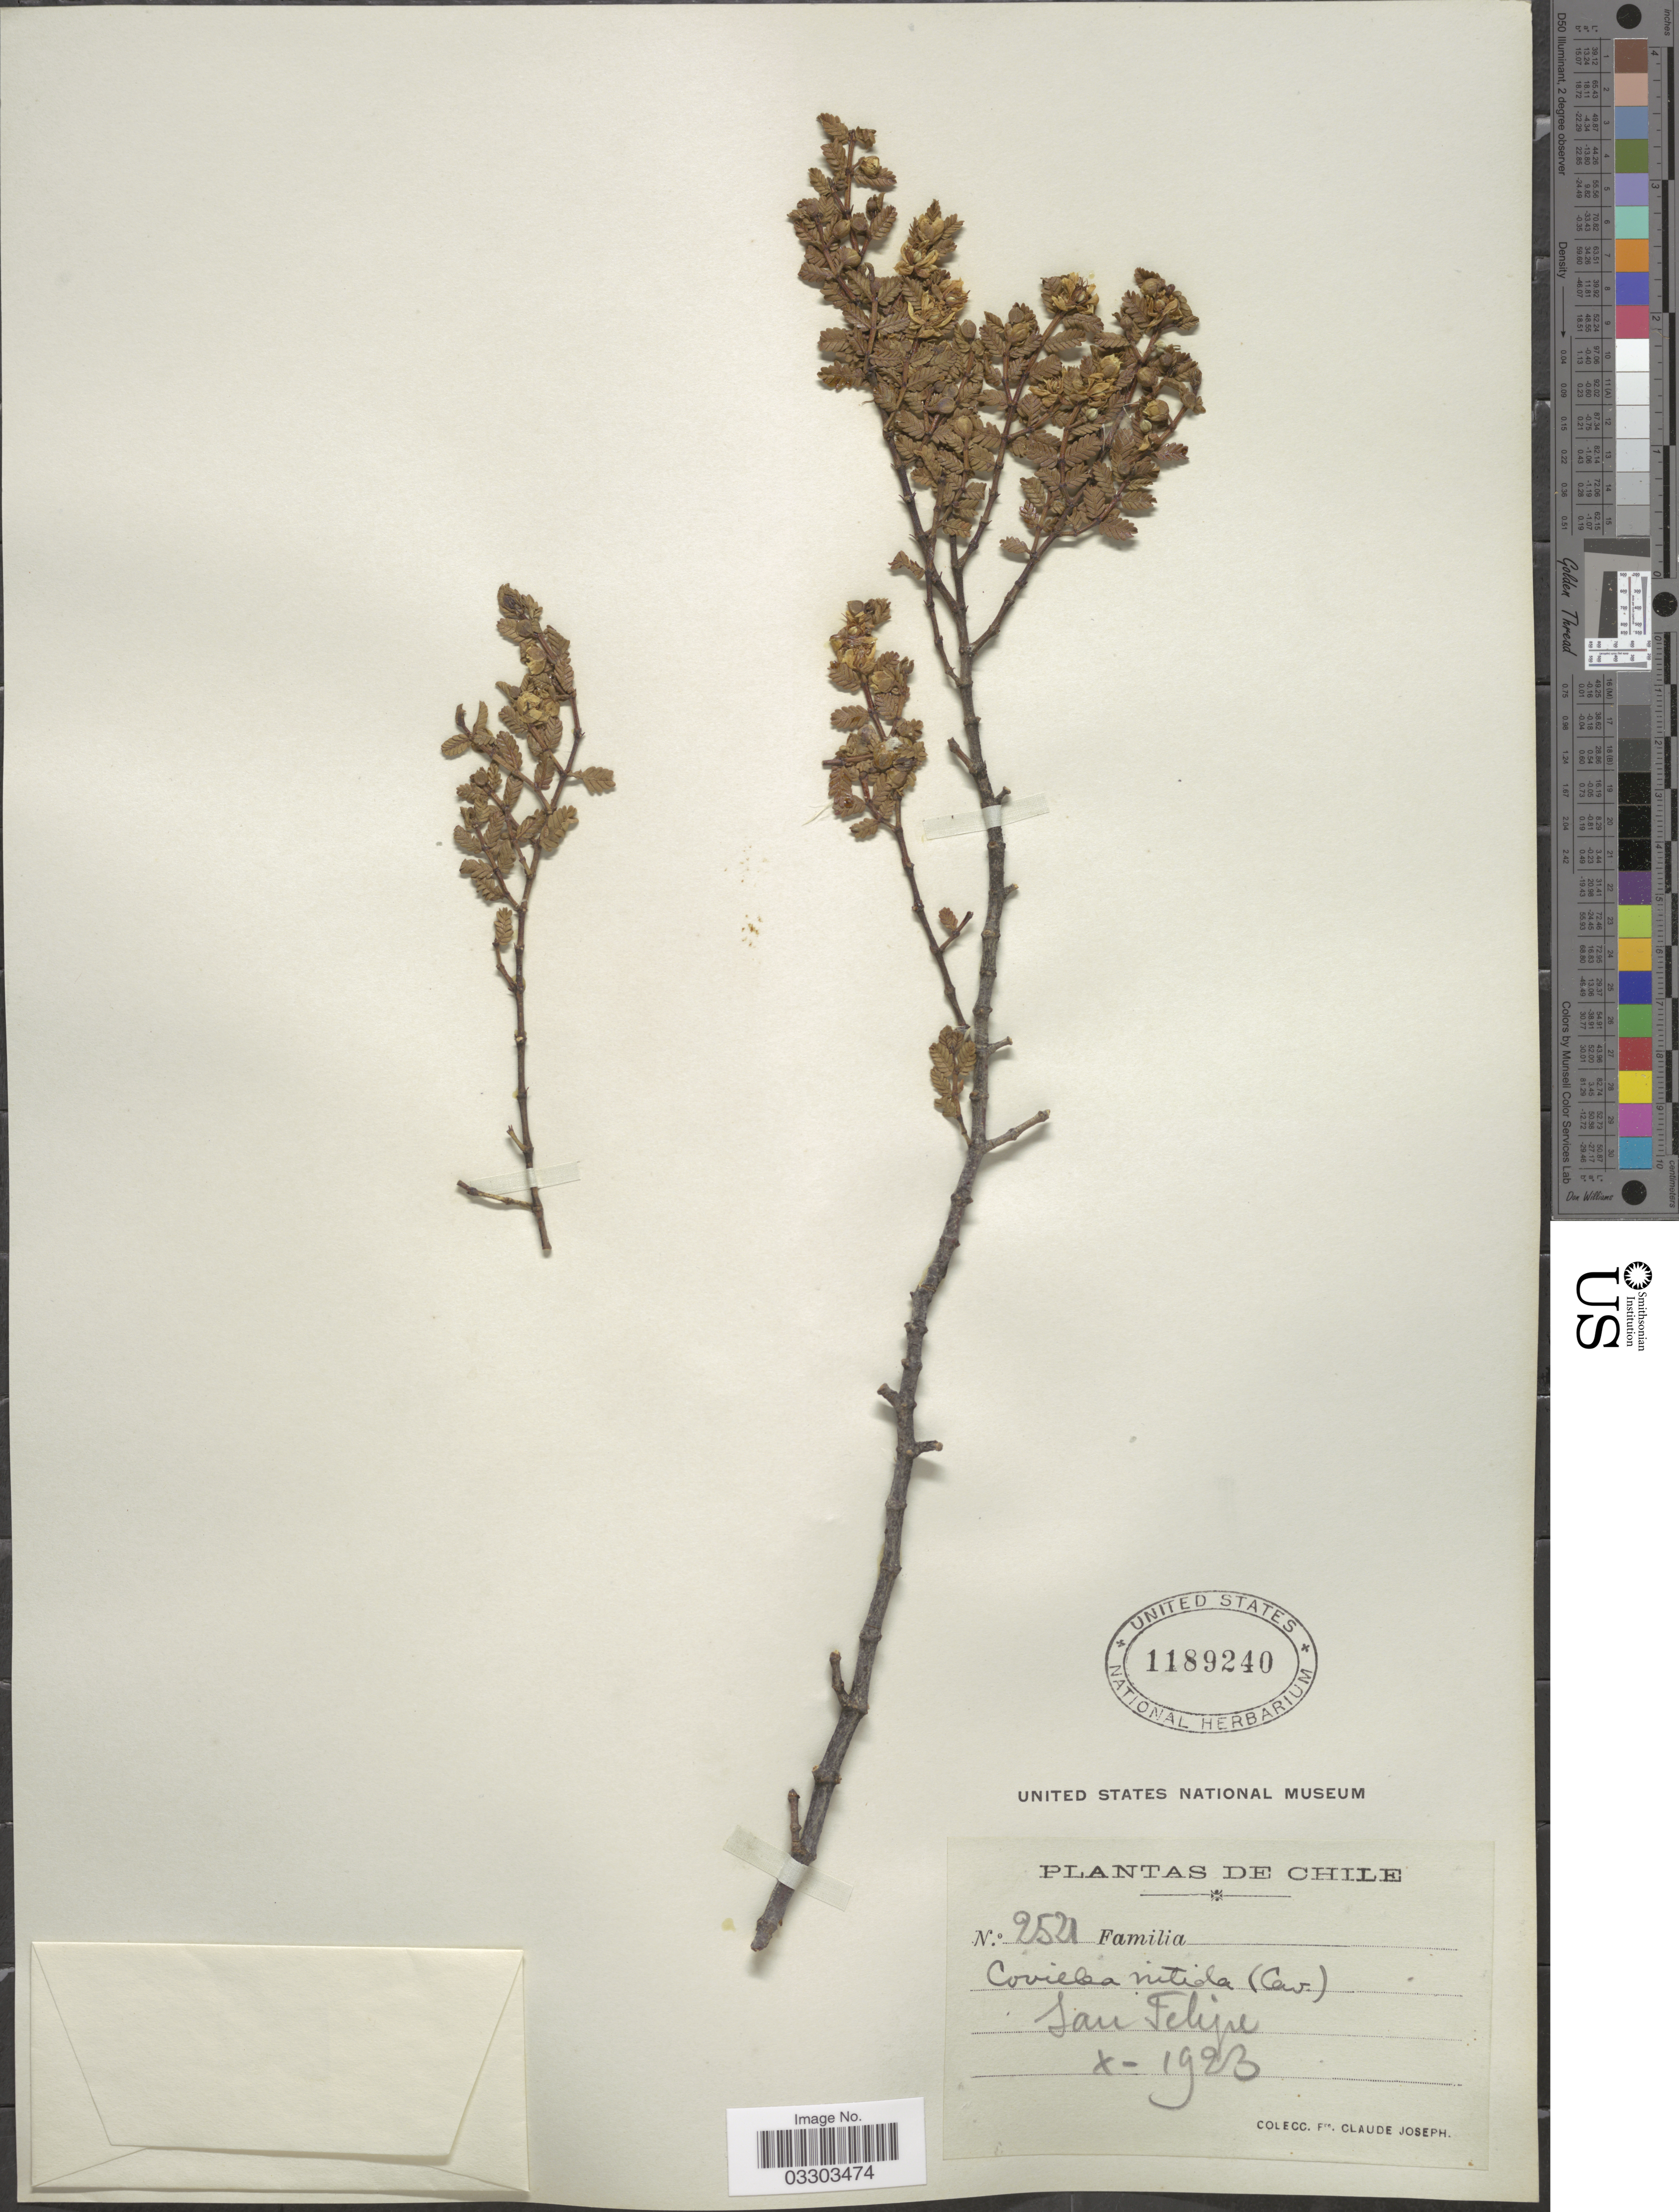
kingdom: Plantae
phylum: Tracheophyta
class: Magnoliopsida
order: Zygophyllales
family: Zygophyllaceae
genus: Larrea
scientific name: Larrea nitida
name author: Cav.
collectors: Bro. Claude-Joseph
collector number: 2521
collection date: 1923-10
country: Chile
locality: San Felipe.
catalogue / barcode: US 1189240